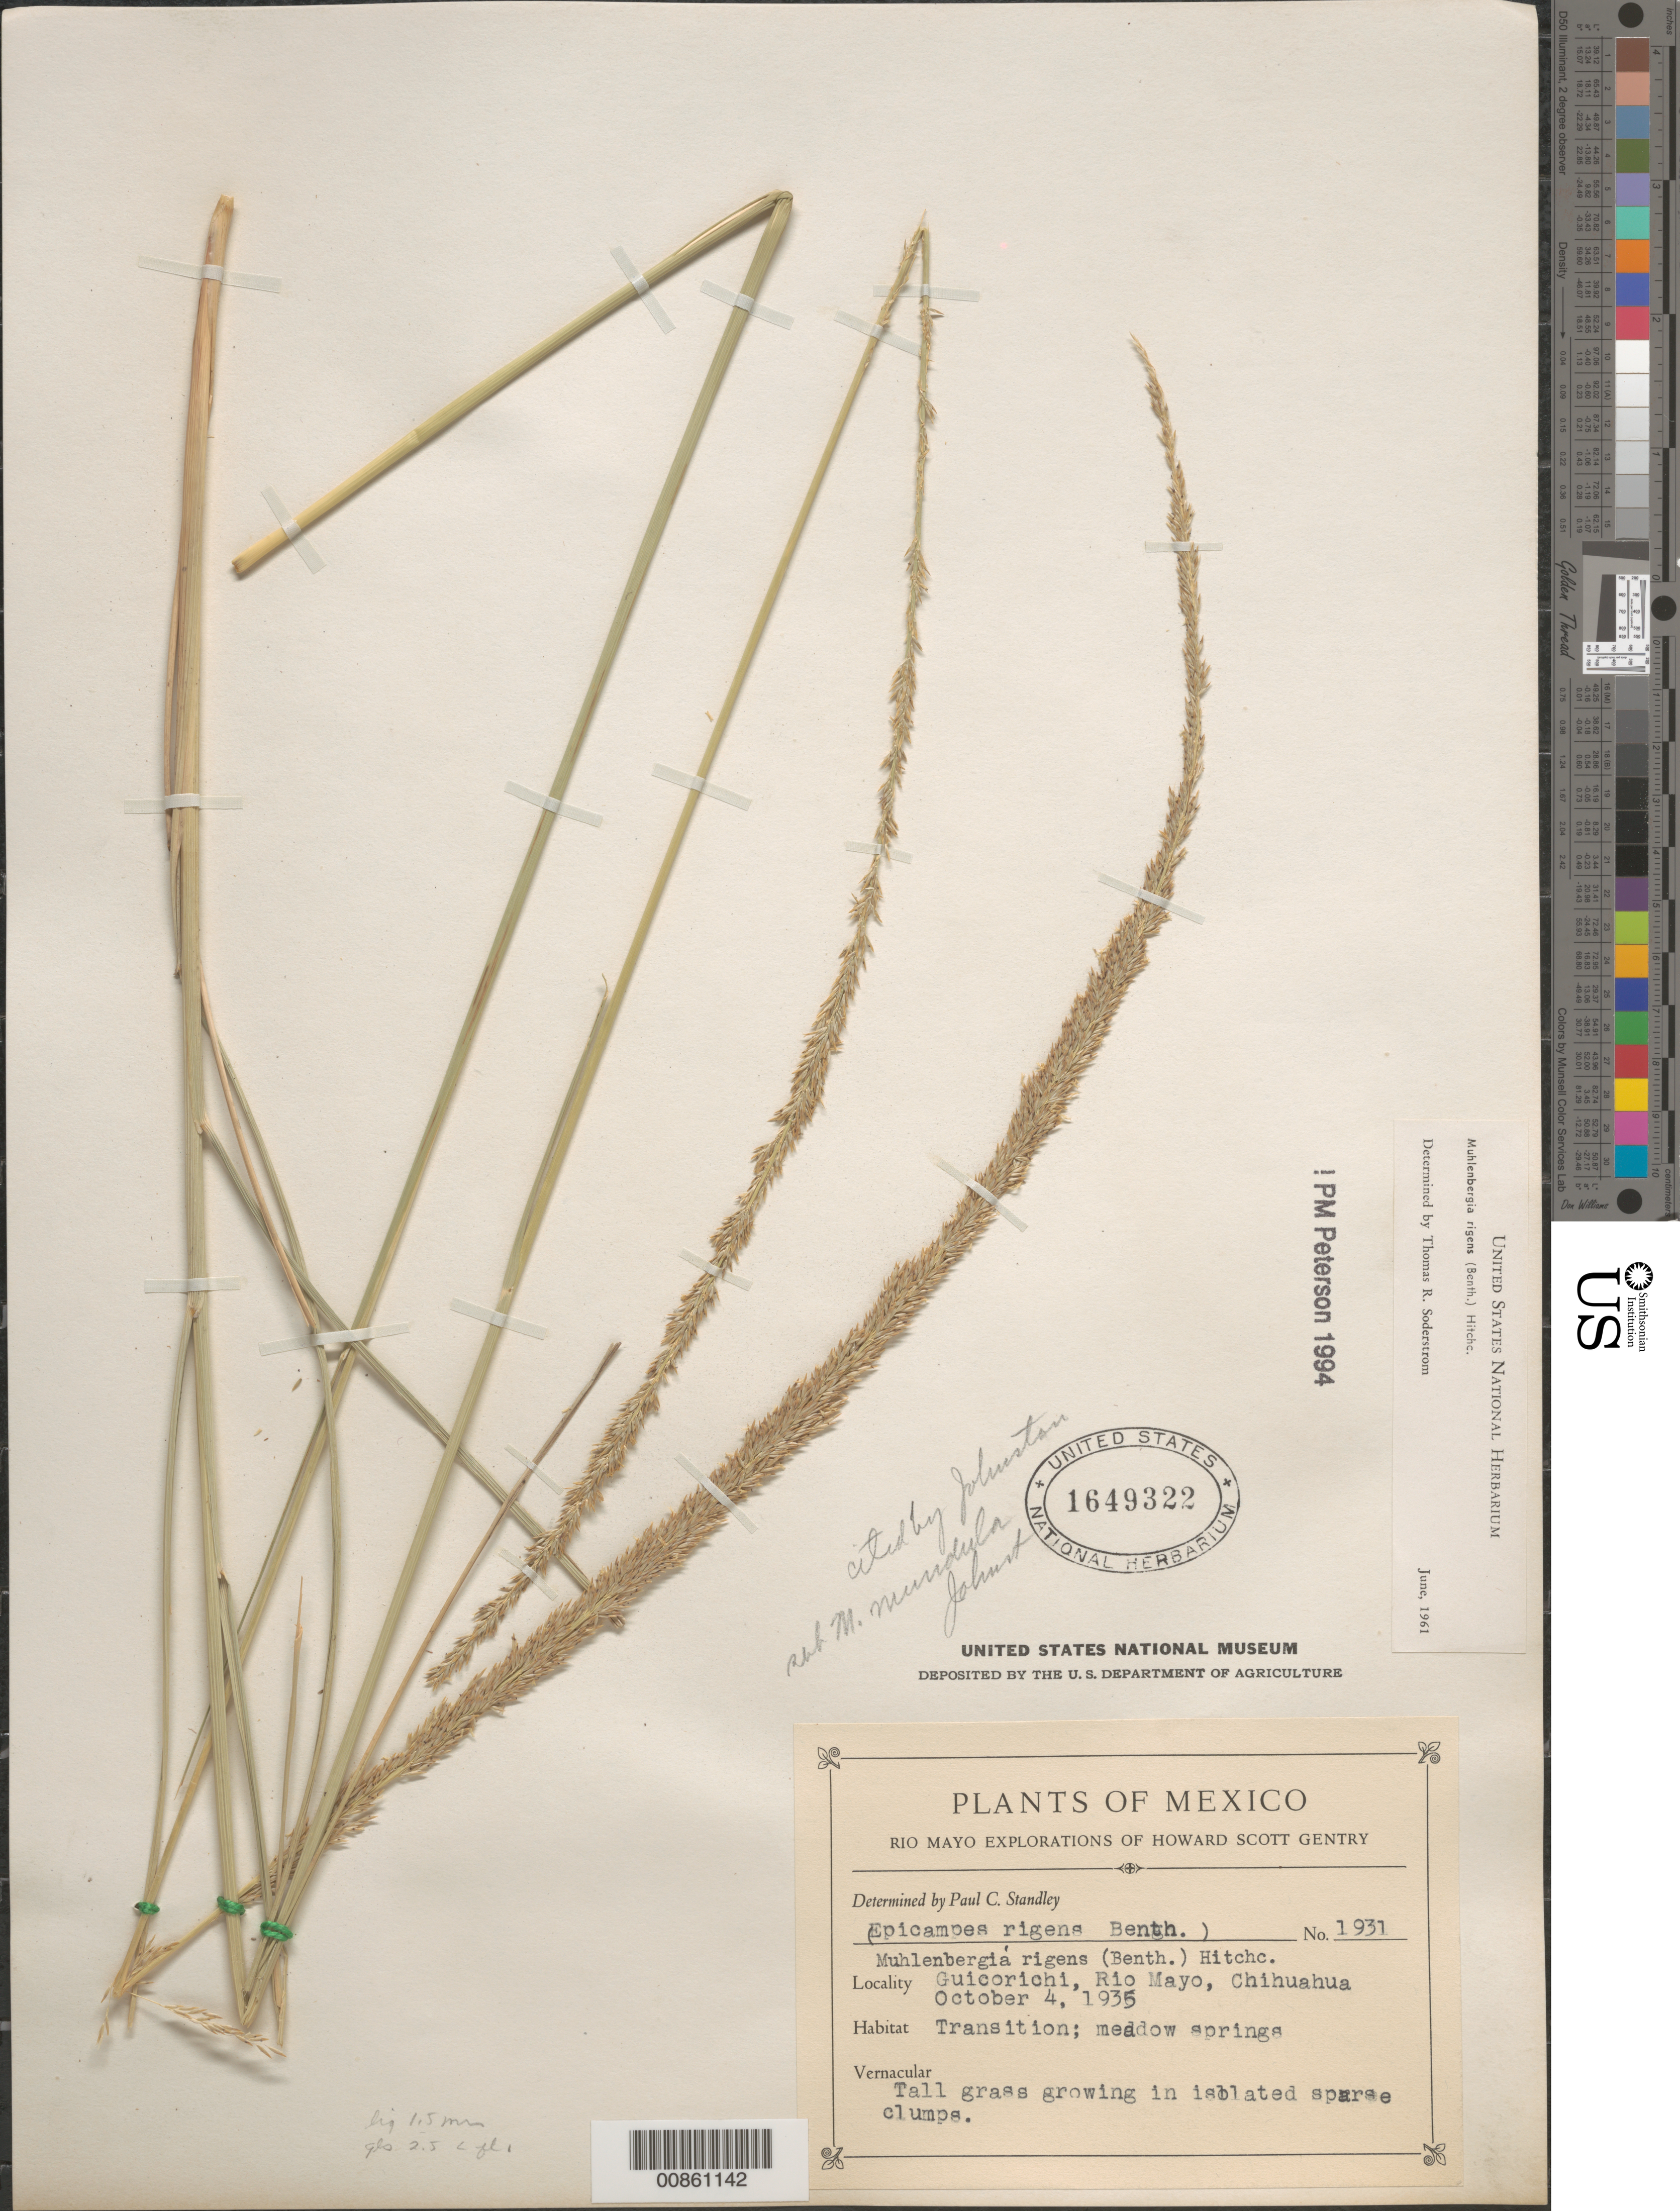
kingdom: Plantae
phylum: Tracheophyta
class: Liliopsida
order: Poales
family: Poaceae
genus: Muhlenbergia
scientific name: Muhlenbergia rigens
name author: (Benth.) Hitchc.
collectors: P. C. Standley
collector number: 1931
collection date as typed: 04 Oct 1935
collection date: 1935-10-04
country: Mexico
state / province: Chihuahua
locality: Guicorichi, Rio Mayo, Chih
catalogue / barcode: US 1649322